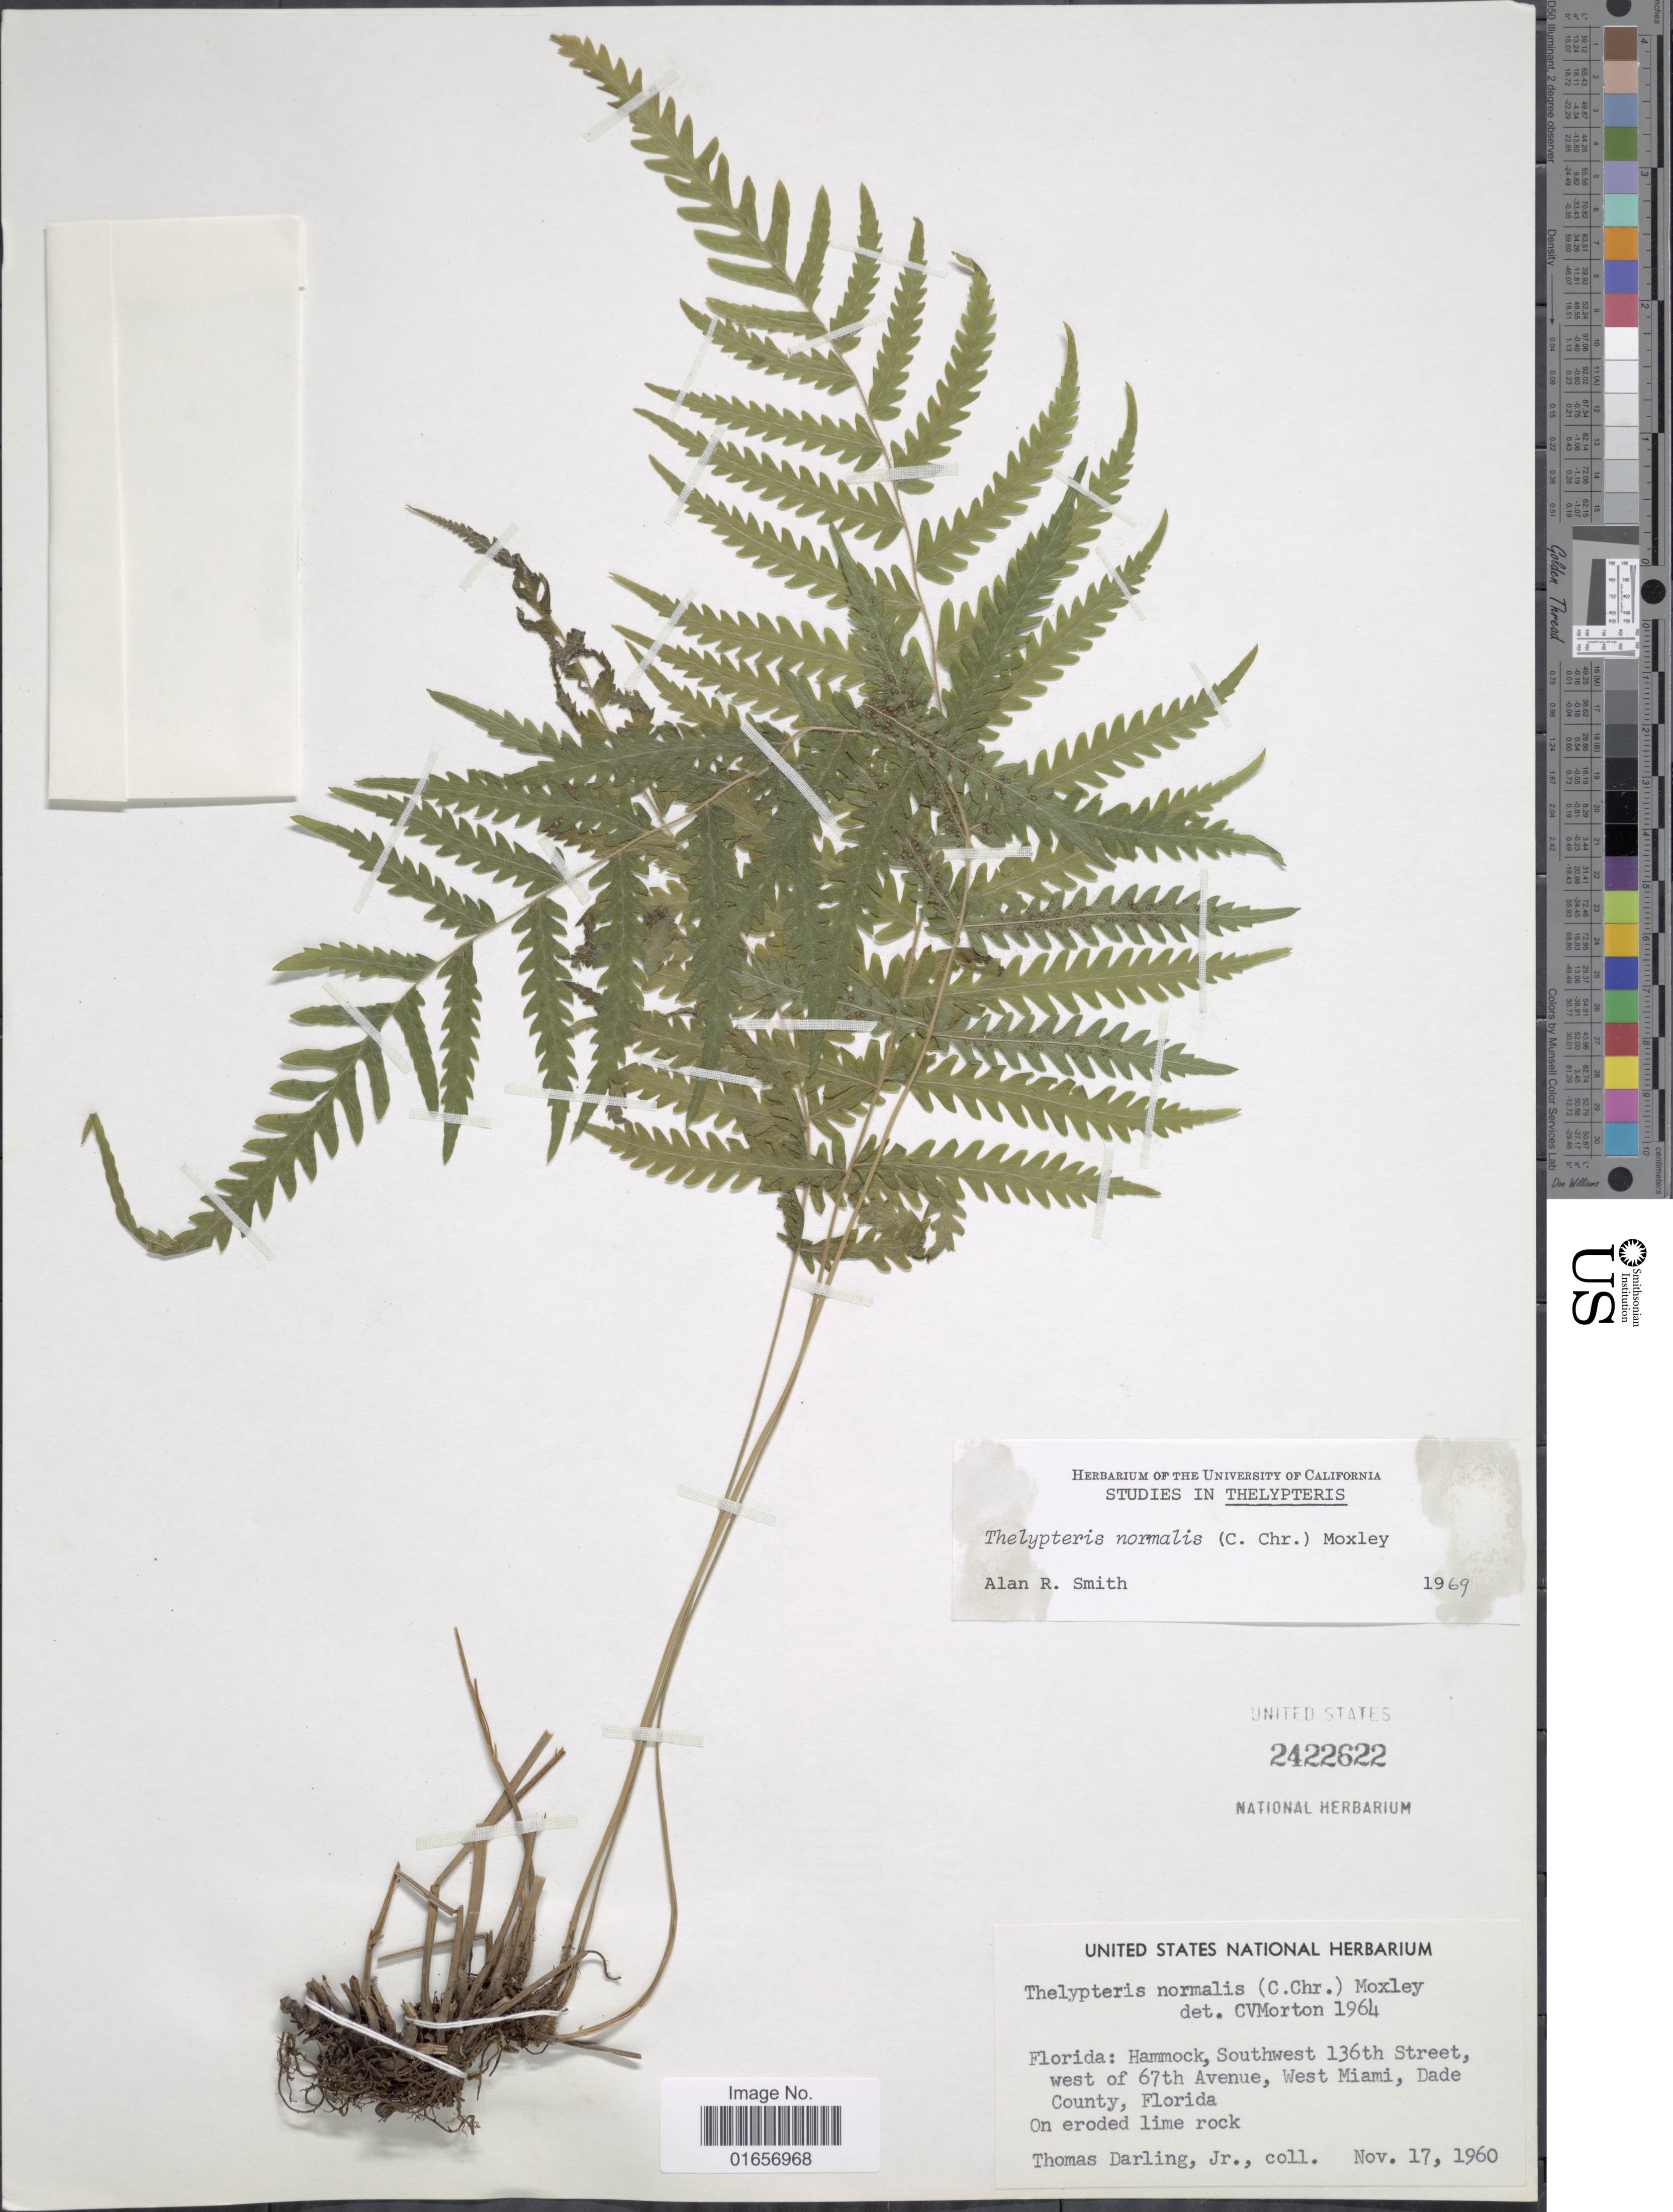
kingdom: Plantae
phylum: Tracheophyta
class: Polypodiopsida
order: Polypodiales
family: Thelypteridaceae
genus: Christella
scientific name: Christella kunthii comb. ined.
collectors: T. Darling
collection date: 1960-11-17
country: United States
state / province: Florida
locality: Hammock, Southwest 136th Street west of 67th Avenue, West Miami, Dade County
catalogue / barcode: US 2422622